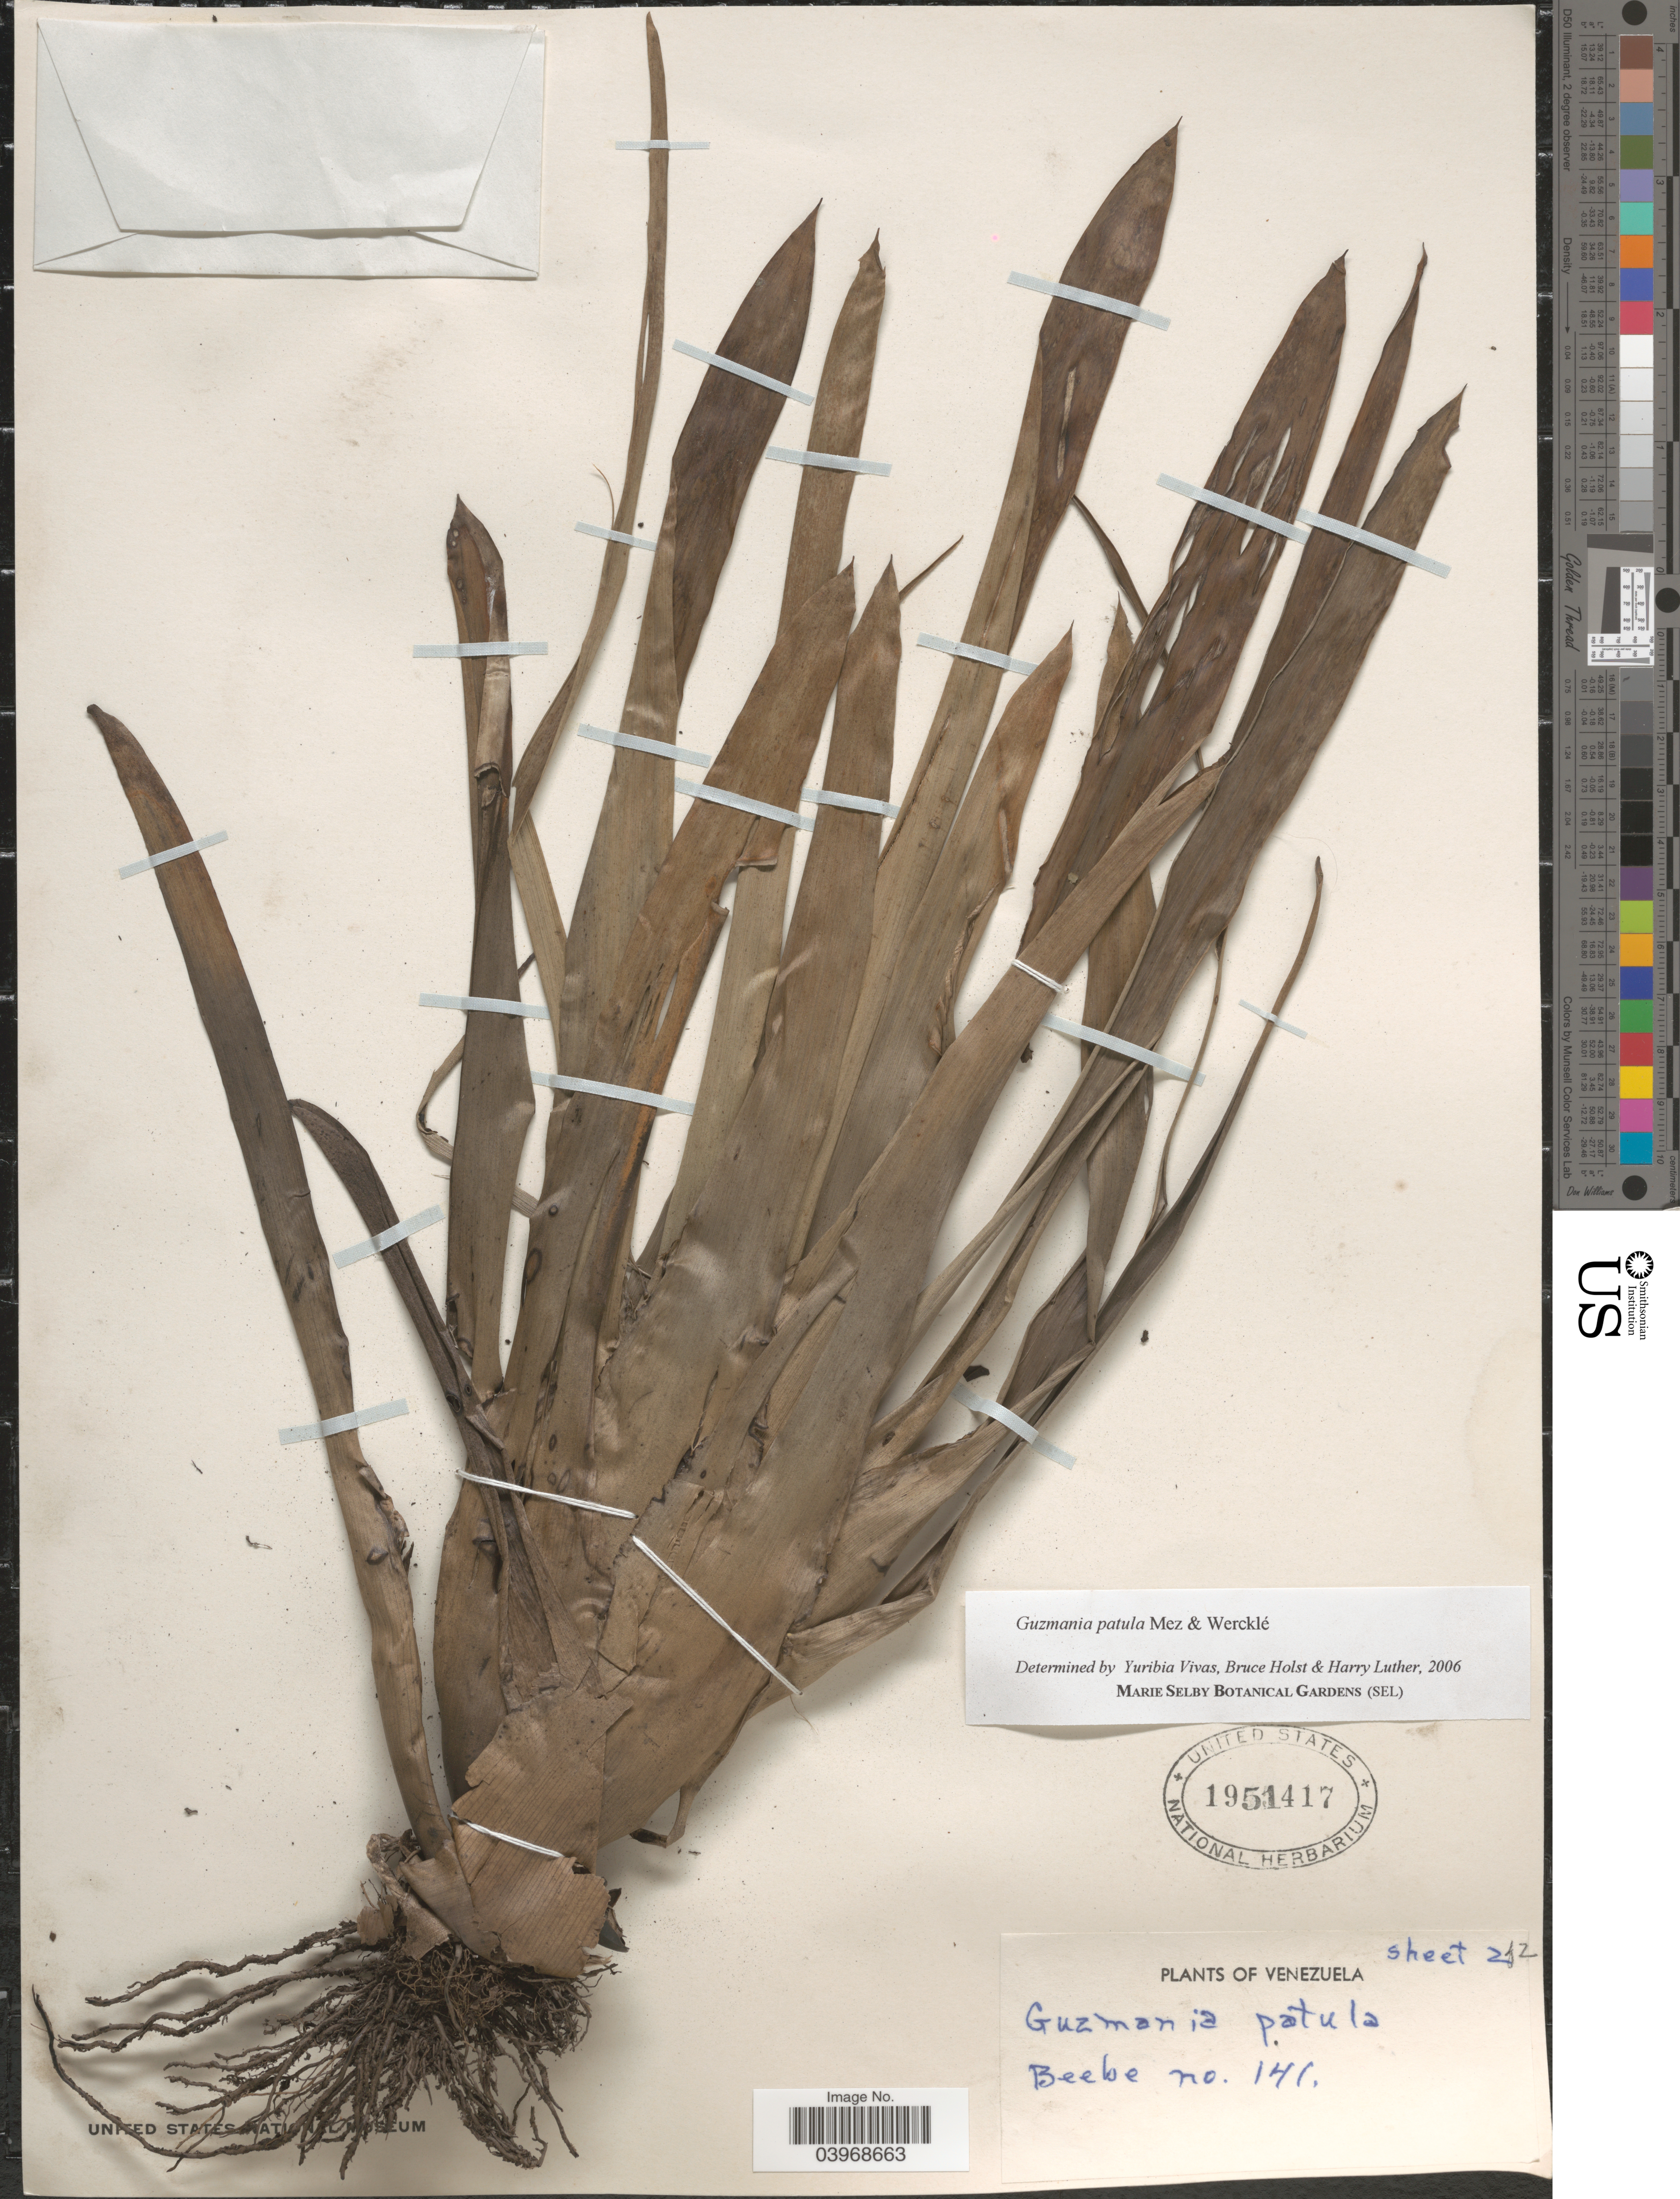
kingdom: Plantae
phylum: Tracheophyta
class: Liliopsida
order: Poales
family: Bromeliaceae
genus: Guzmania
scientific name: Guzmania patula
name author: Mez & Wercklé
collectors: Beebe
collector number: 141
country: Venezuela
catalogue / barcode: US 1951417